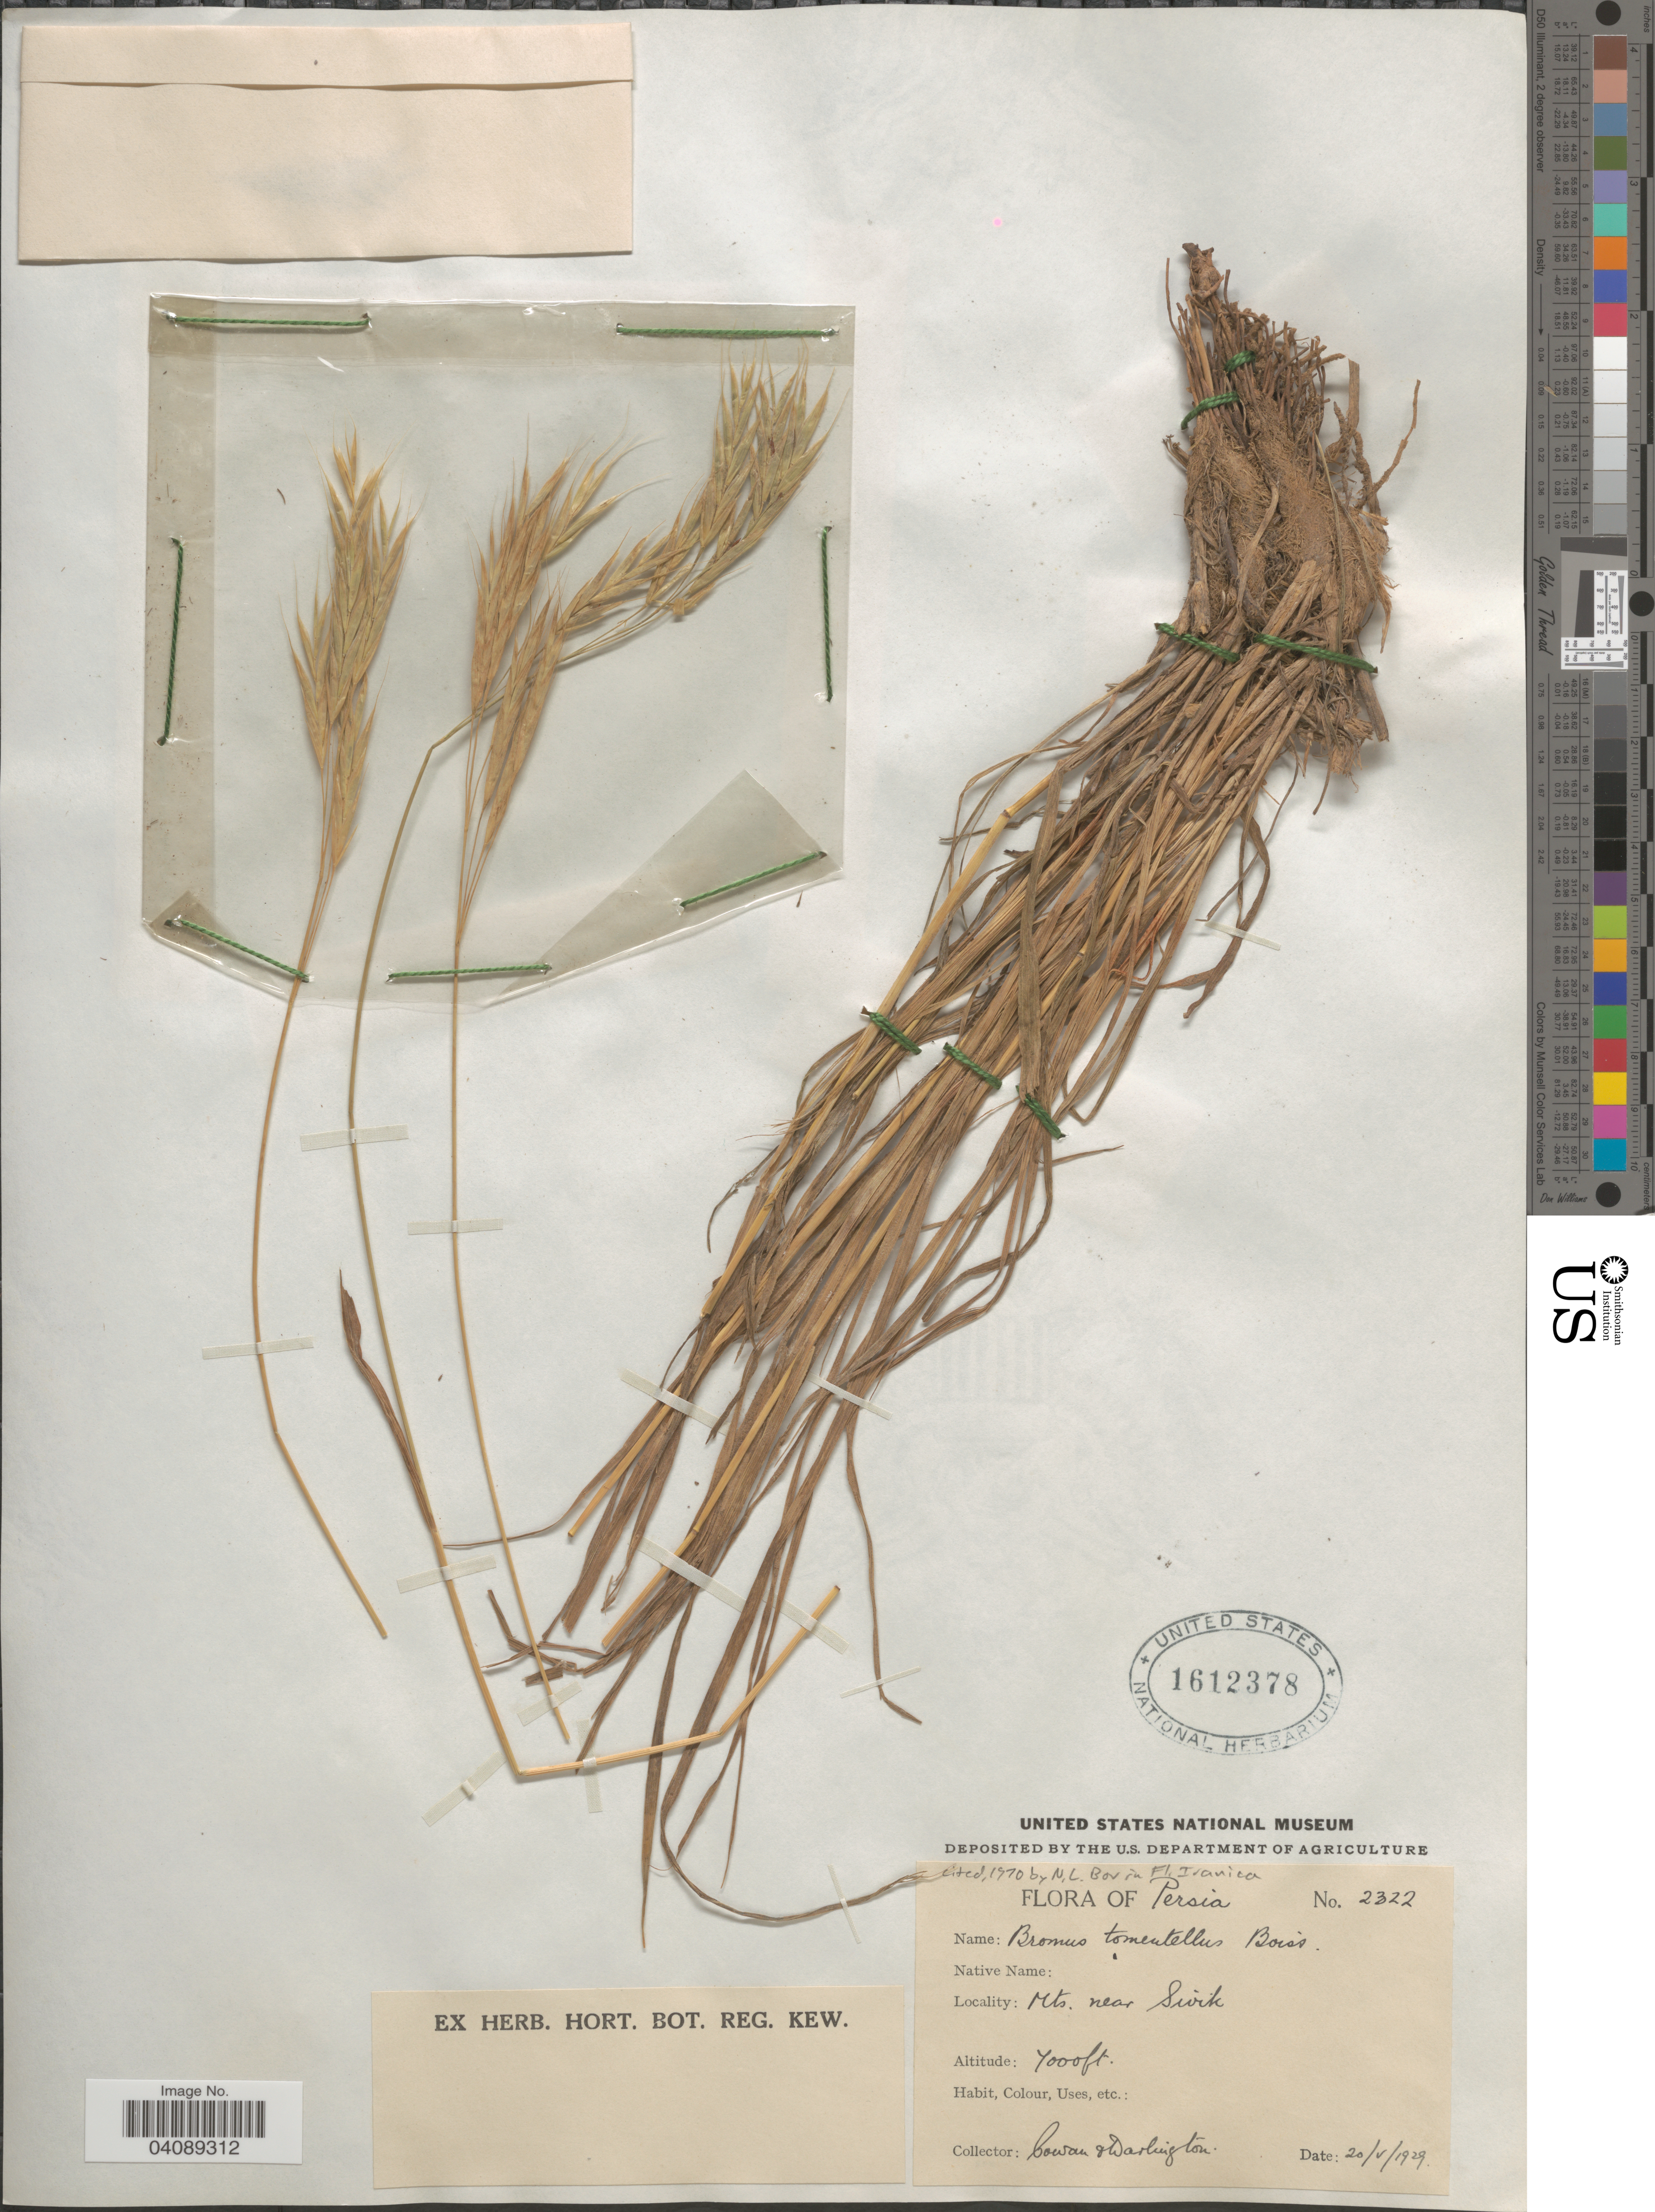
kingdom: Plantae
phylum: Tracheophyta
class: Liliopsida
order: Poales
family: Poaceae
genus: Bromus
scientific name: Bromus tomentellus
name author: Boiss.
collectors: Cowan & Darlington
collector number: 2322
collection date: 1929-05-20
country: Iran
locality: Persia. Mts. near Swik.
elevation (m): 2134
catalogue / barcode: US 1612378